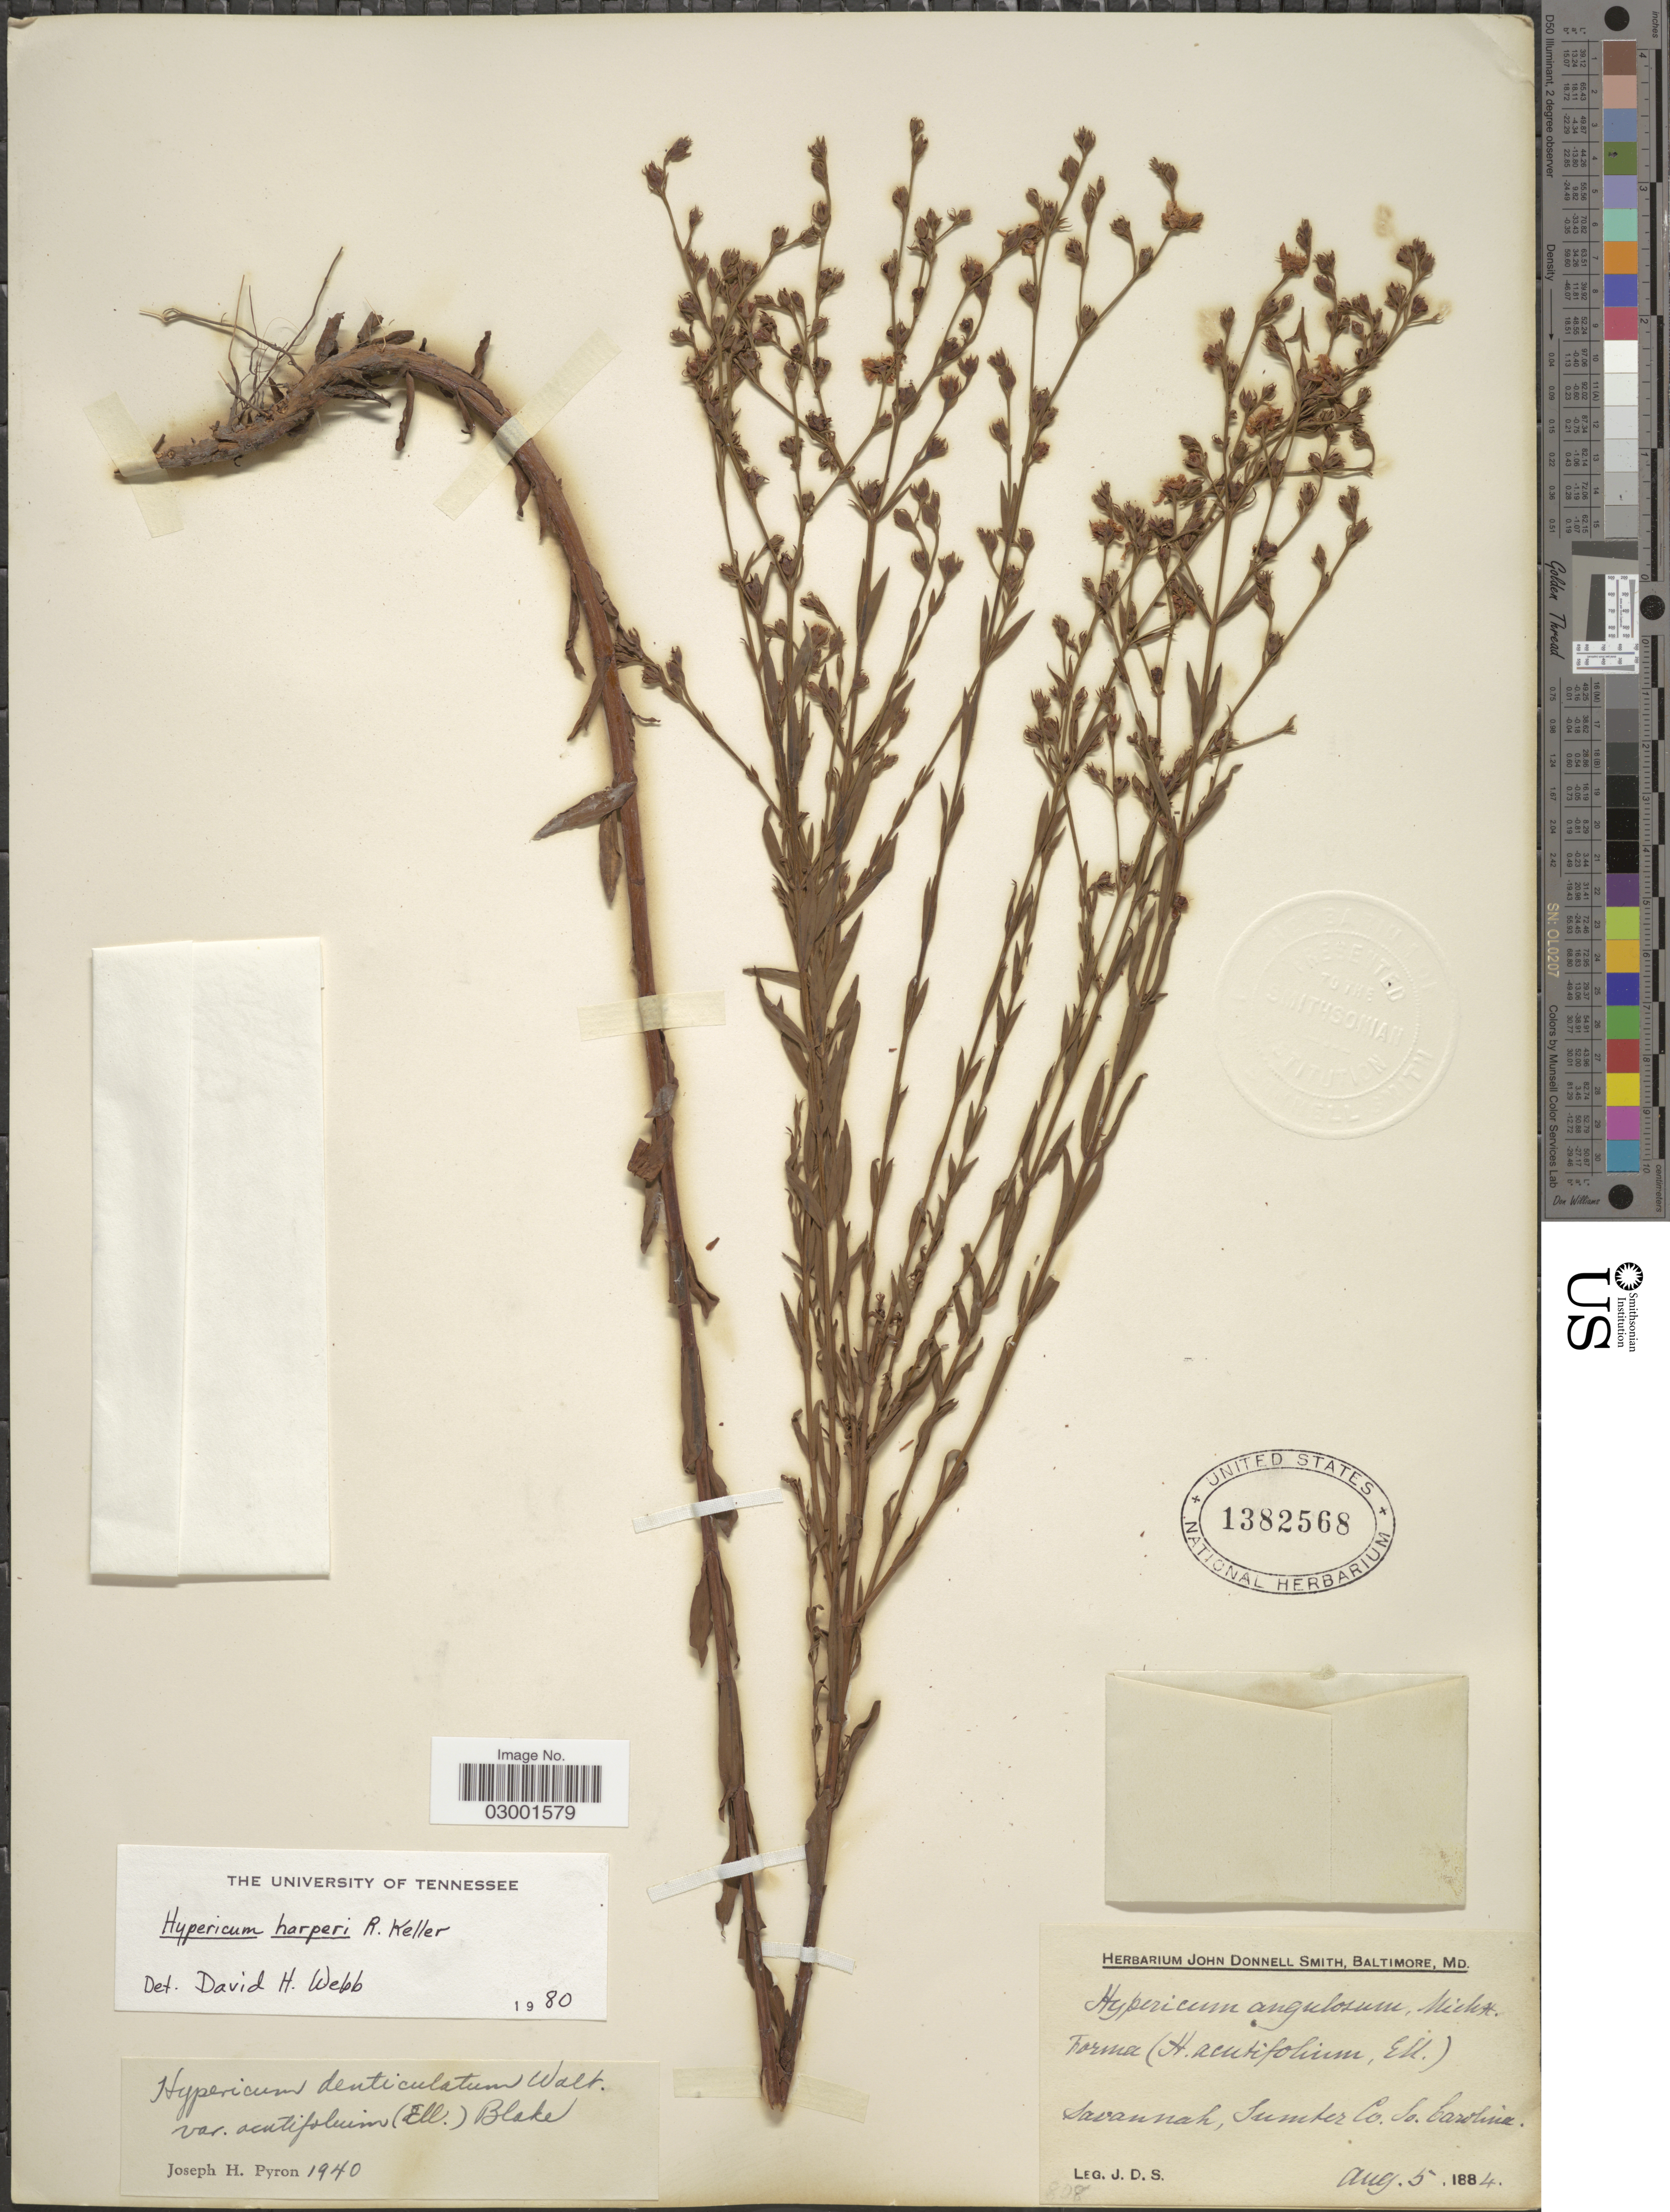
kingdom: Plantae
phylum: Tracheophyta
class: Magnoliopsida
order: Malpighiales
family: Hypericaceae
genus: Hypericum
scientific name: Hypericum harperi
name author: R. Keller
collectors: J. Donnell Smith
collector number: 808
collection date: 1884-08-05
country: United States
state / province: South Carolina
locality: Savannah, Sumter Co. So. Carolina.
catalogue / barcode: US 1382568